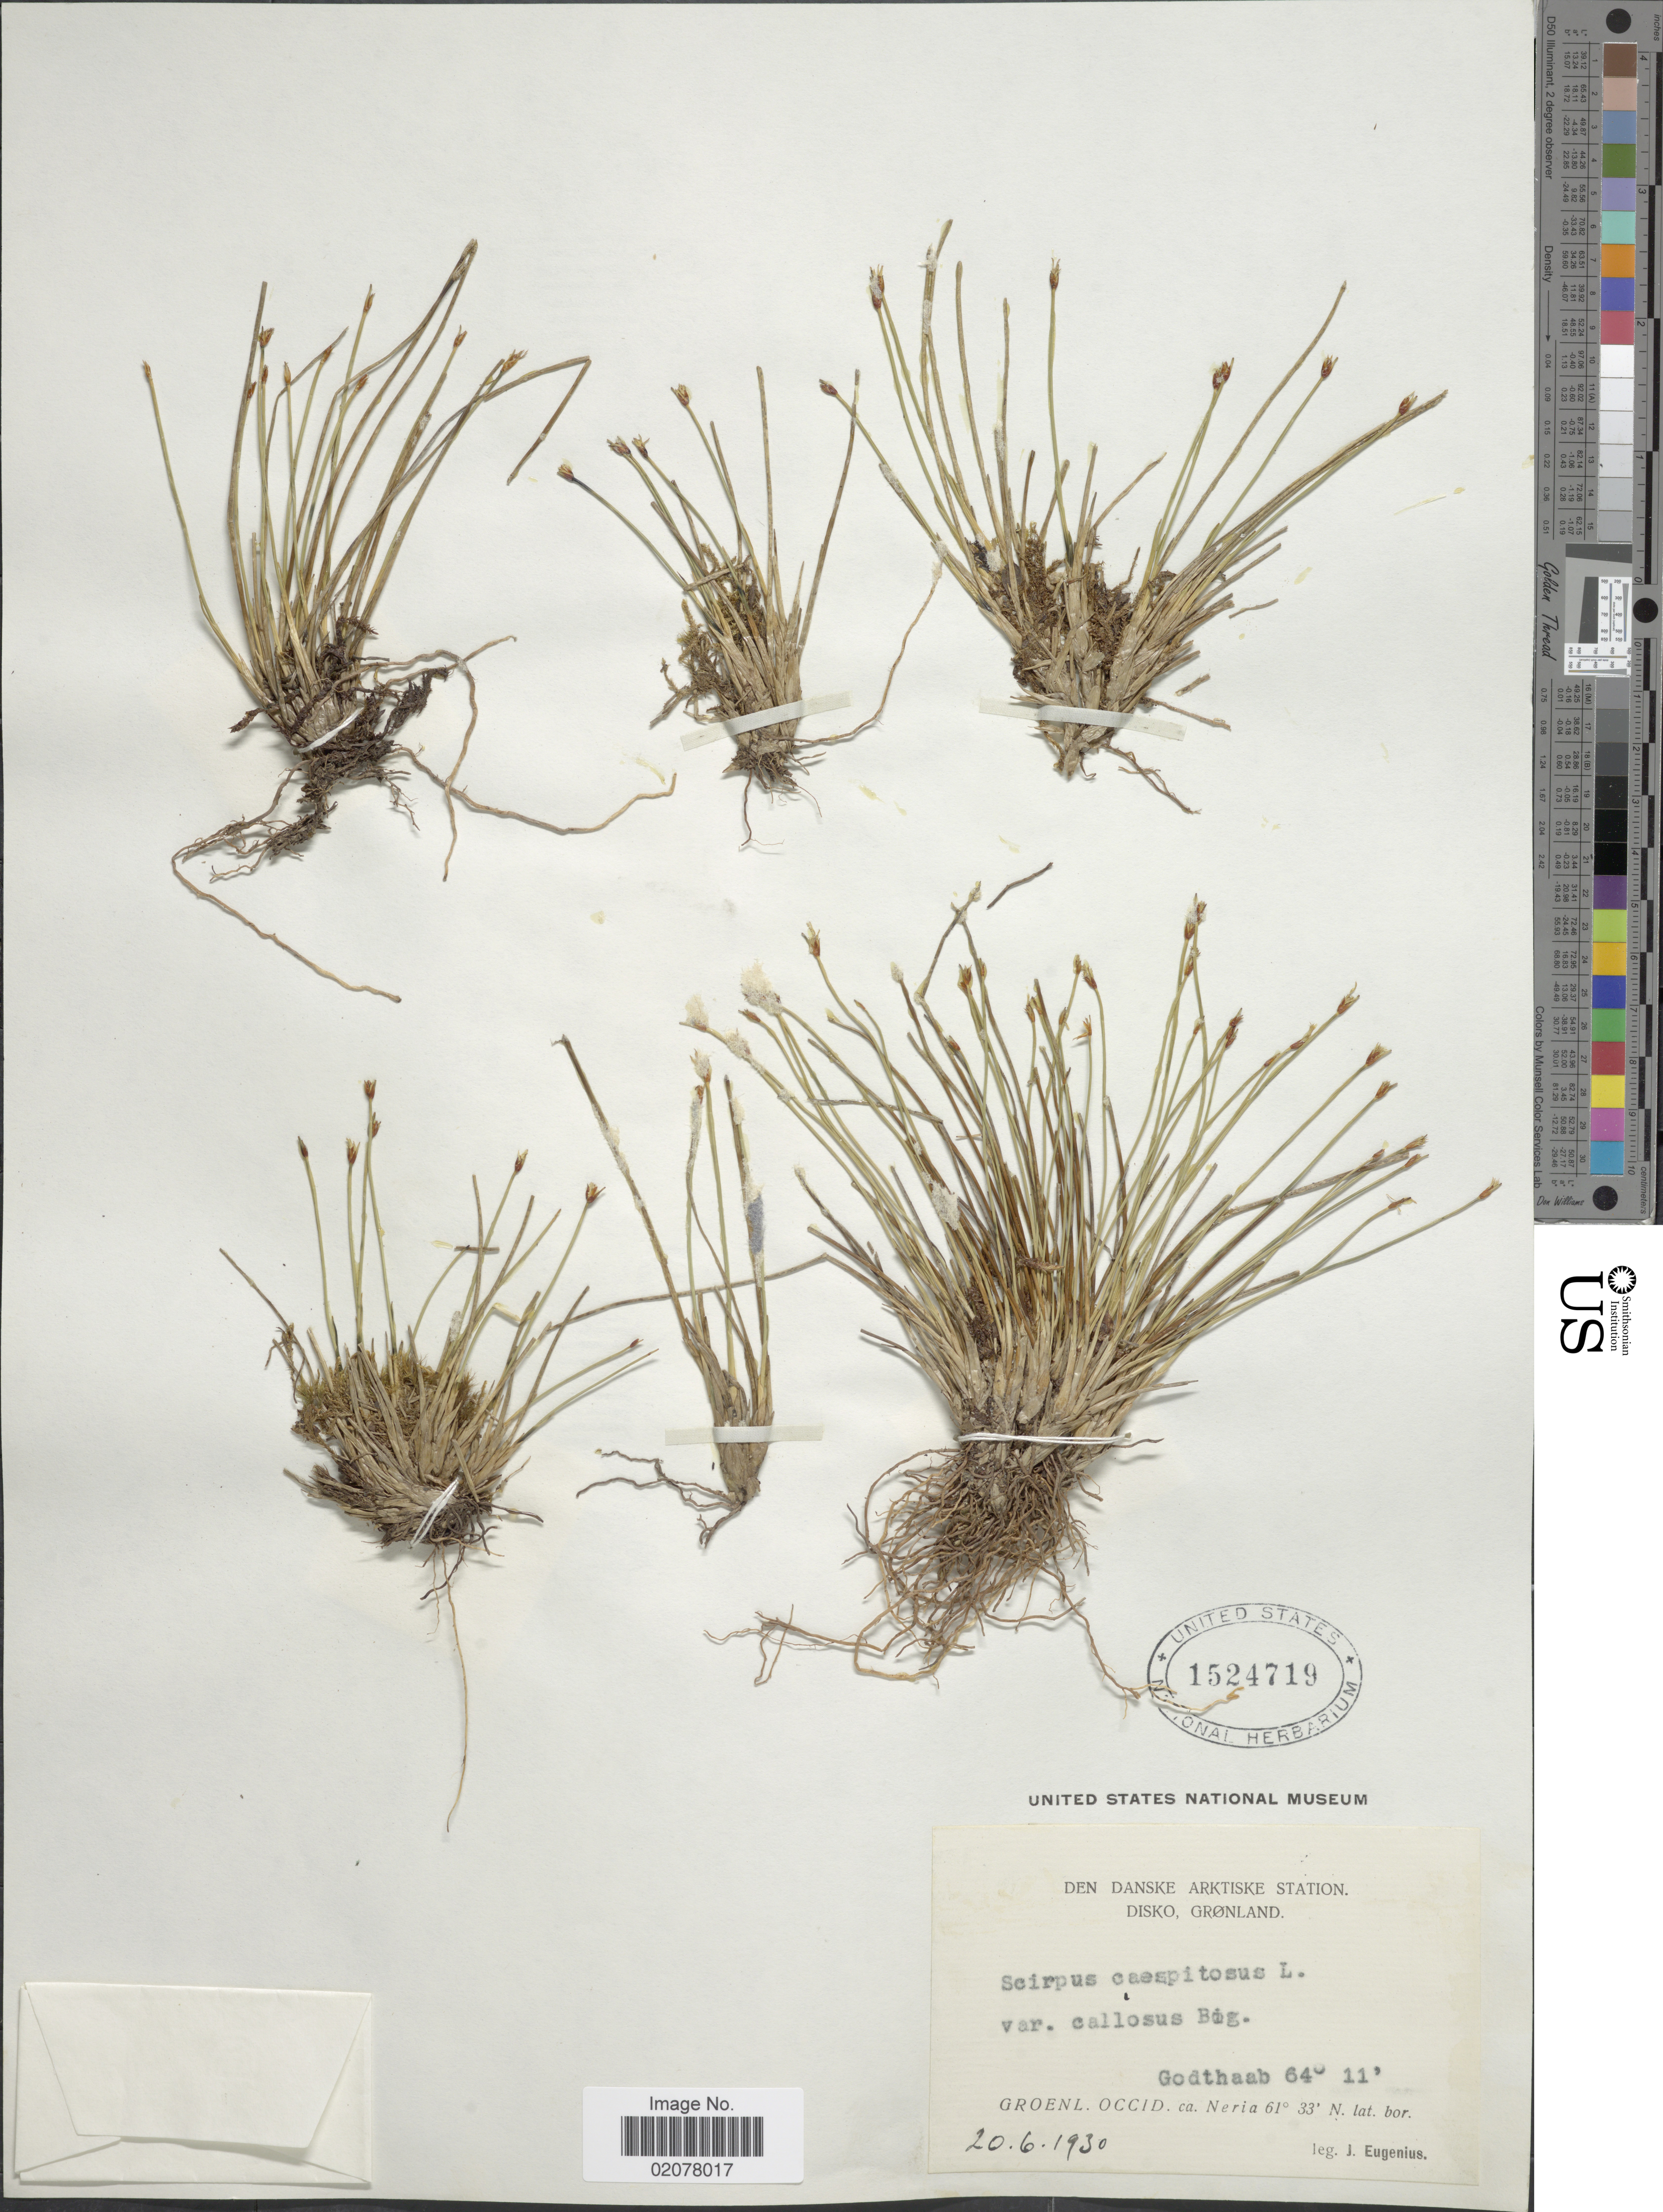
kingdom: Plantae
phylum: Tracheophyta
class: Liliopsida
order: Poales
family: Cyperaceae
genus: Trichophorum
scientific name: Trichophorum cespitosum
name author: (L.) Hartm.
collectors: J. Eugenius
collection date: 1930-06-20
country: Greenland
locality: Den Danske Arktiske Station. Disko, Grønland. Godthaab. Groenl. Occid. ca. Neria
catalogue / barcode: US 1524719